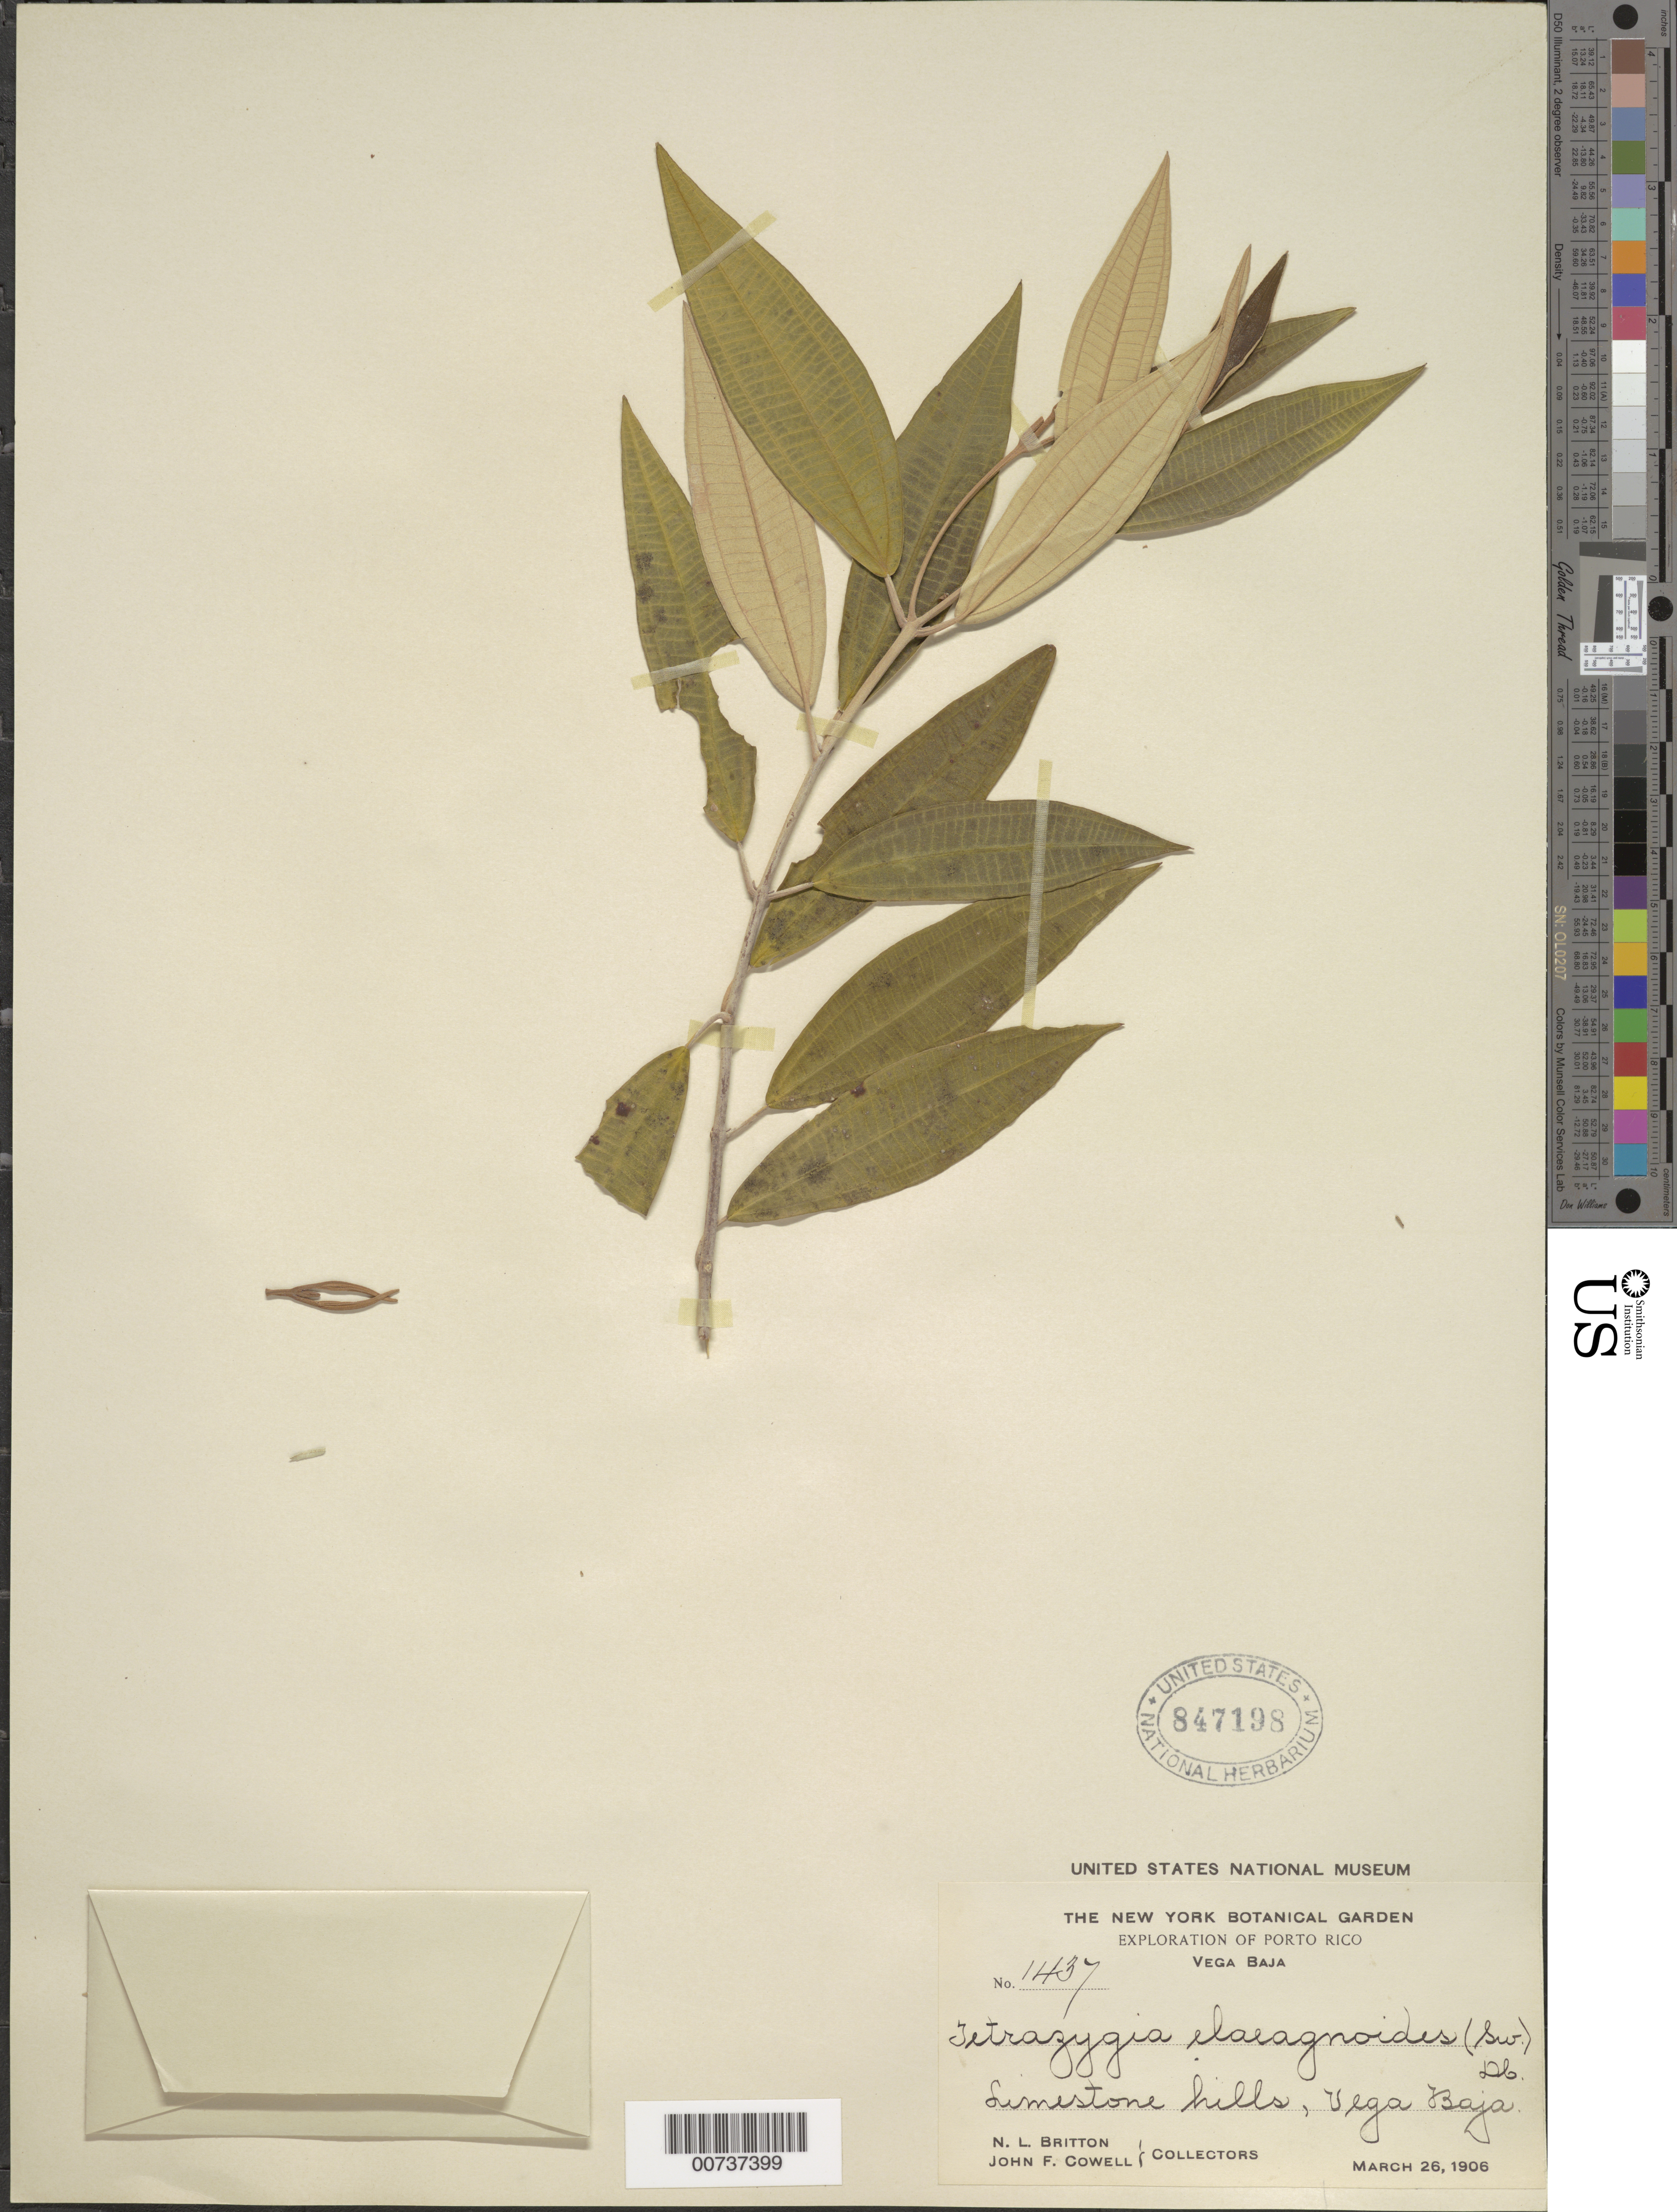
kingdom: Plantae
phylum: Tracheophyta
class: Magnoliopsida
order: Myrtales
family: Melastomataceae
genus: Miconia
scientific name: Miconia elaeagnoides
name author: (Sw.) Griseb.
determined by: Judd, Walter S.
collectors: N. Britton & J. F. Cowell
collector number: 1437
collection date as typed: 26 Mar 1906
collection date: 1906-03-26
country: Puerto Rico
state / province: Vega Baja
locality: Vega Baja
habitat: Limestone hills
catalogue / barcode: US 847198